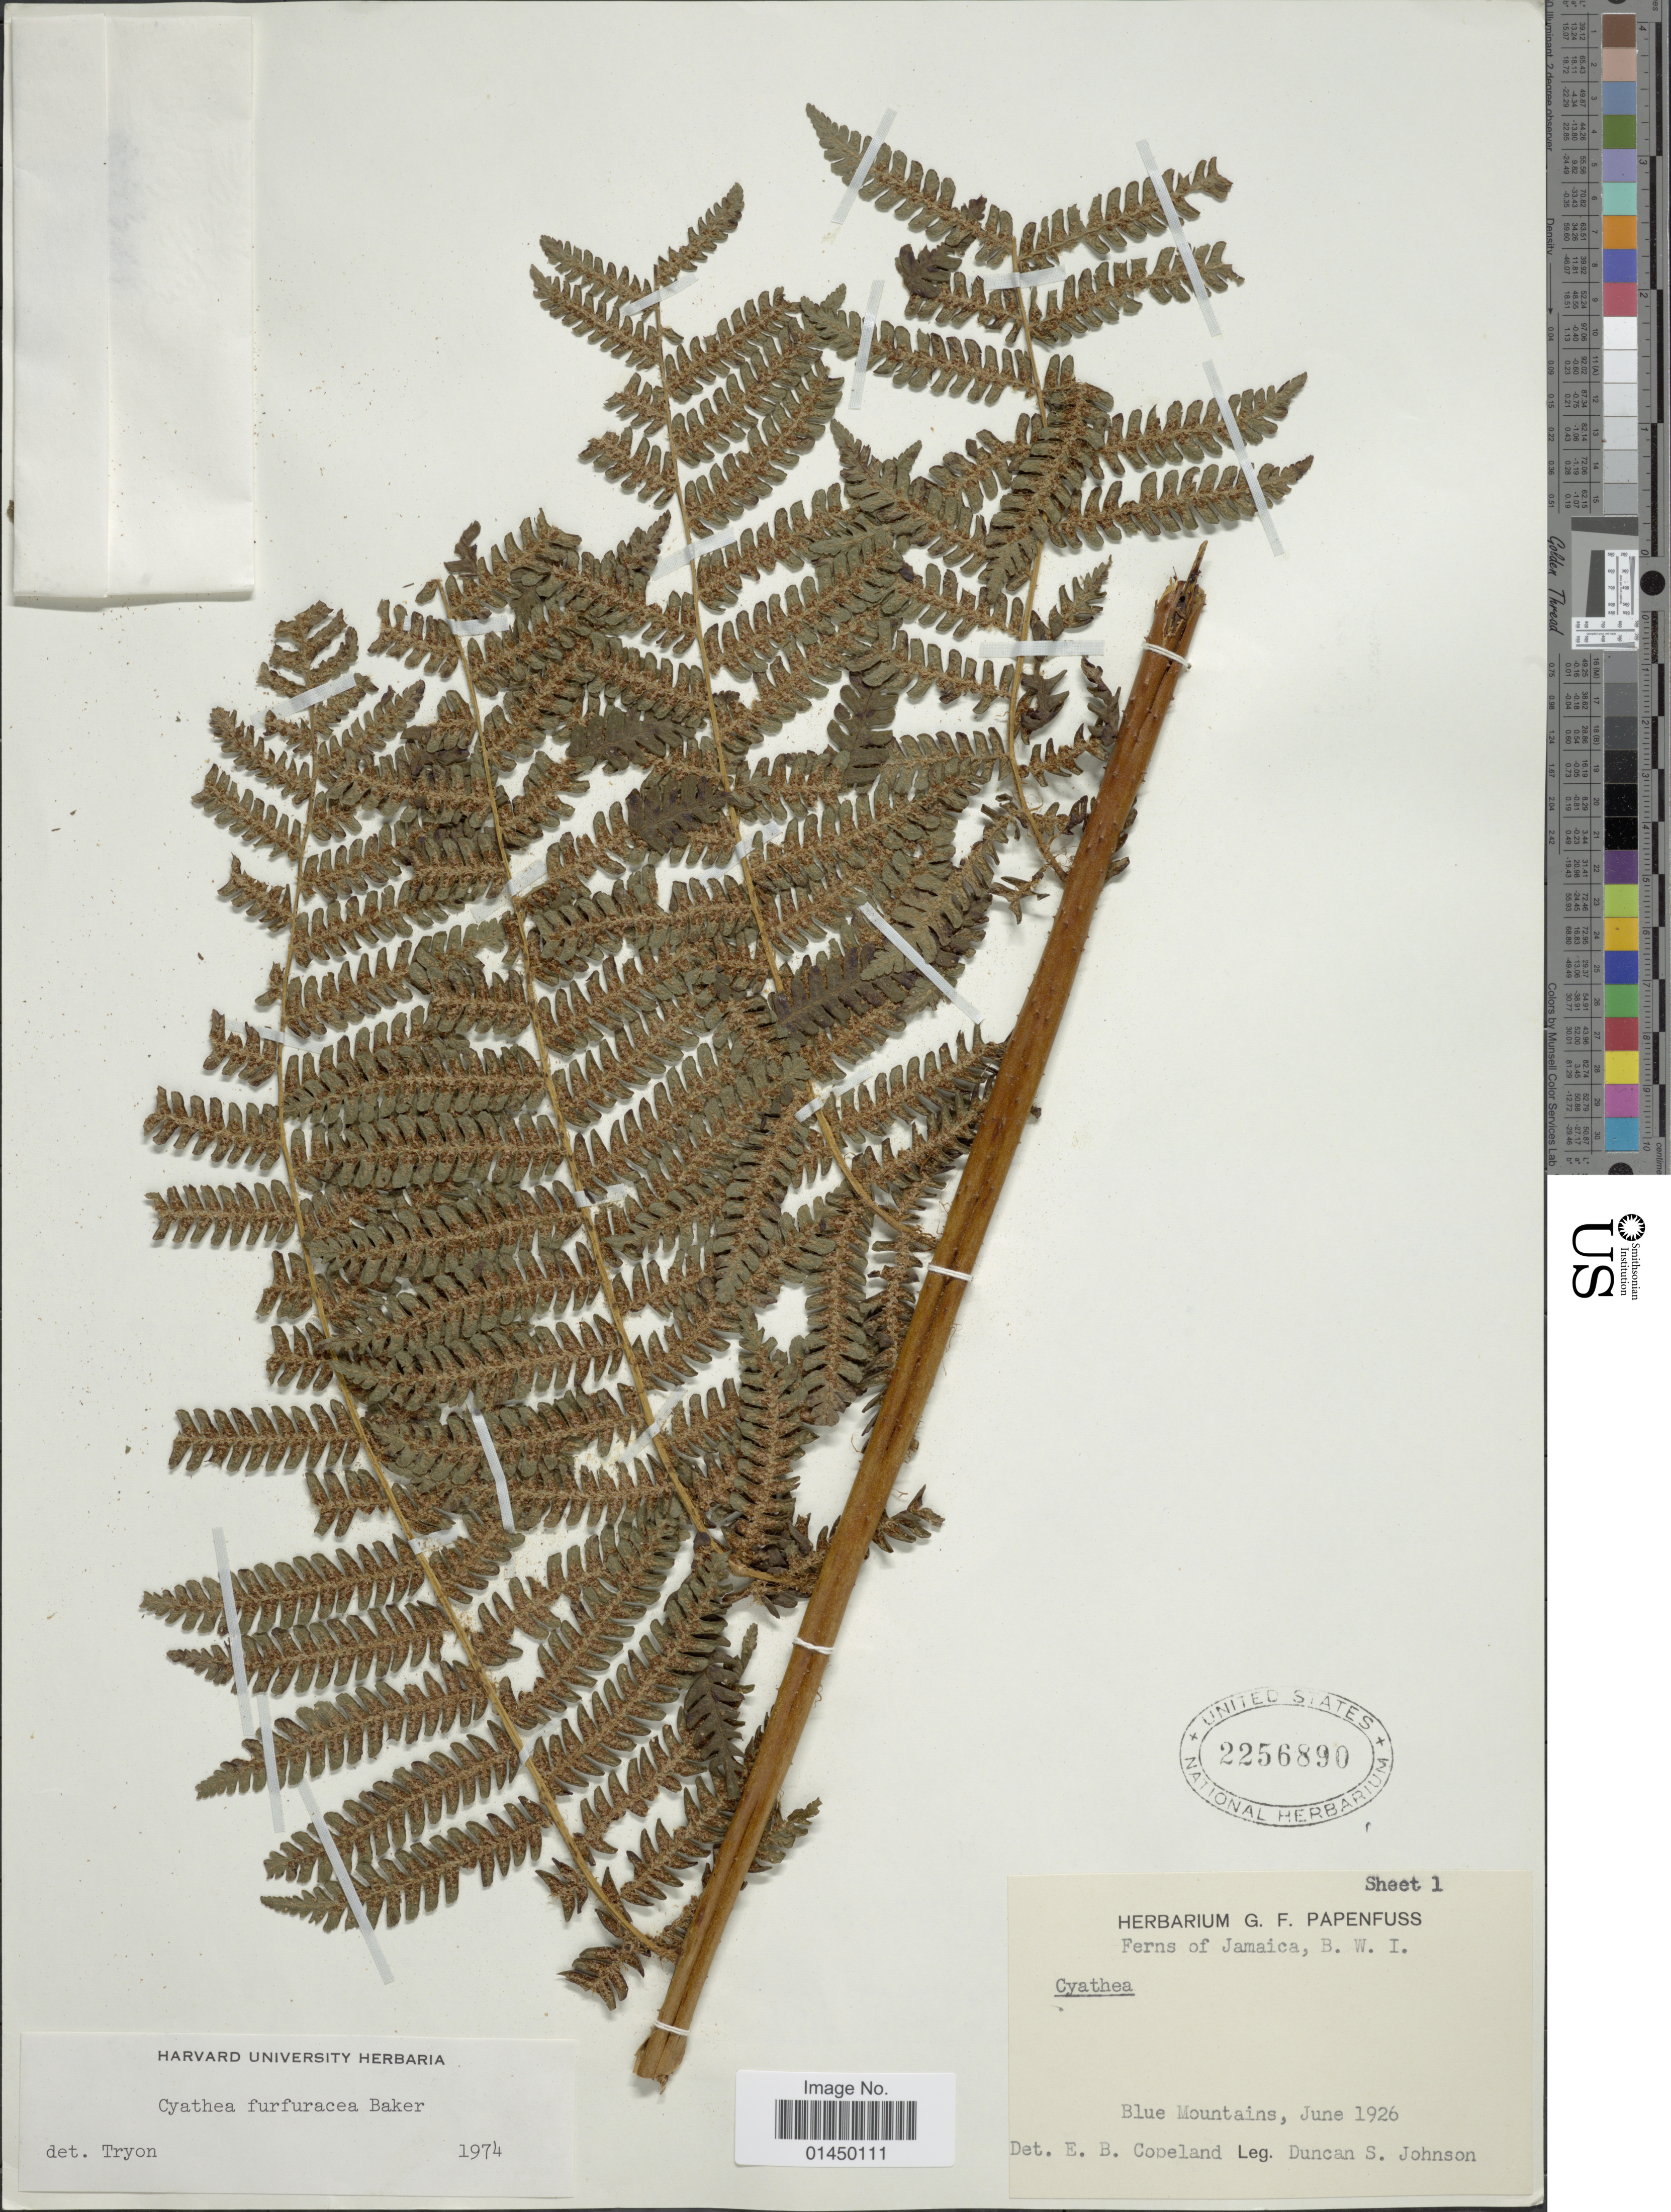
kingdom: Plantae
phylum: Tracheophyta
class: Polypodiopsida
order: Cyatheales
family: Cyatheaceae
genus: Cyathea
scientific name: Cyathea furfuracea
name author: Christ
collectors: D. S. Johnson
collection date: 1926-06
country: Jamaica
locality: Jamaica, B.W.I., Blue Mountains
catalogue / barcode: US 2256890